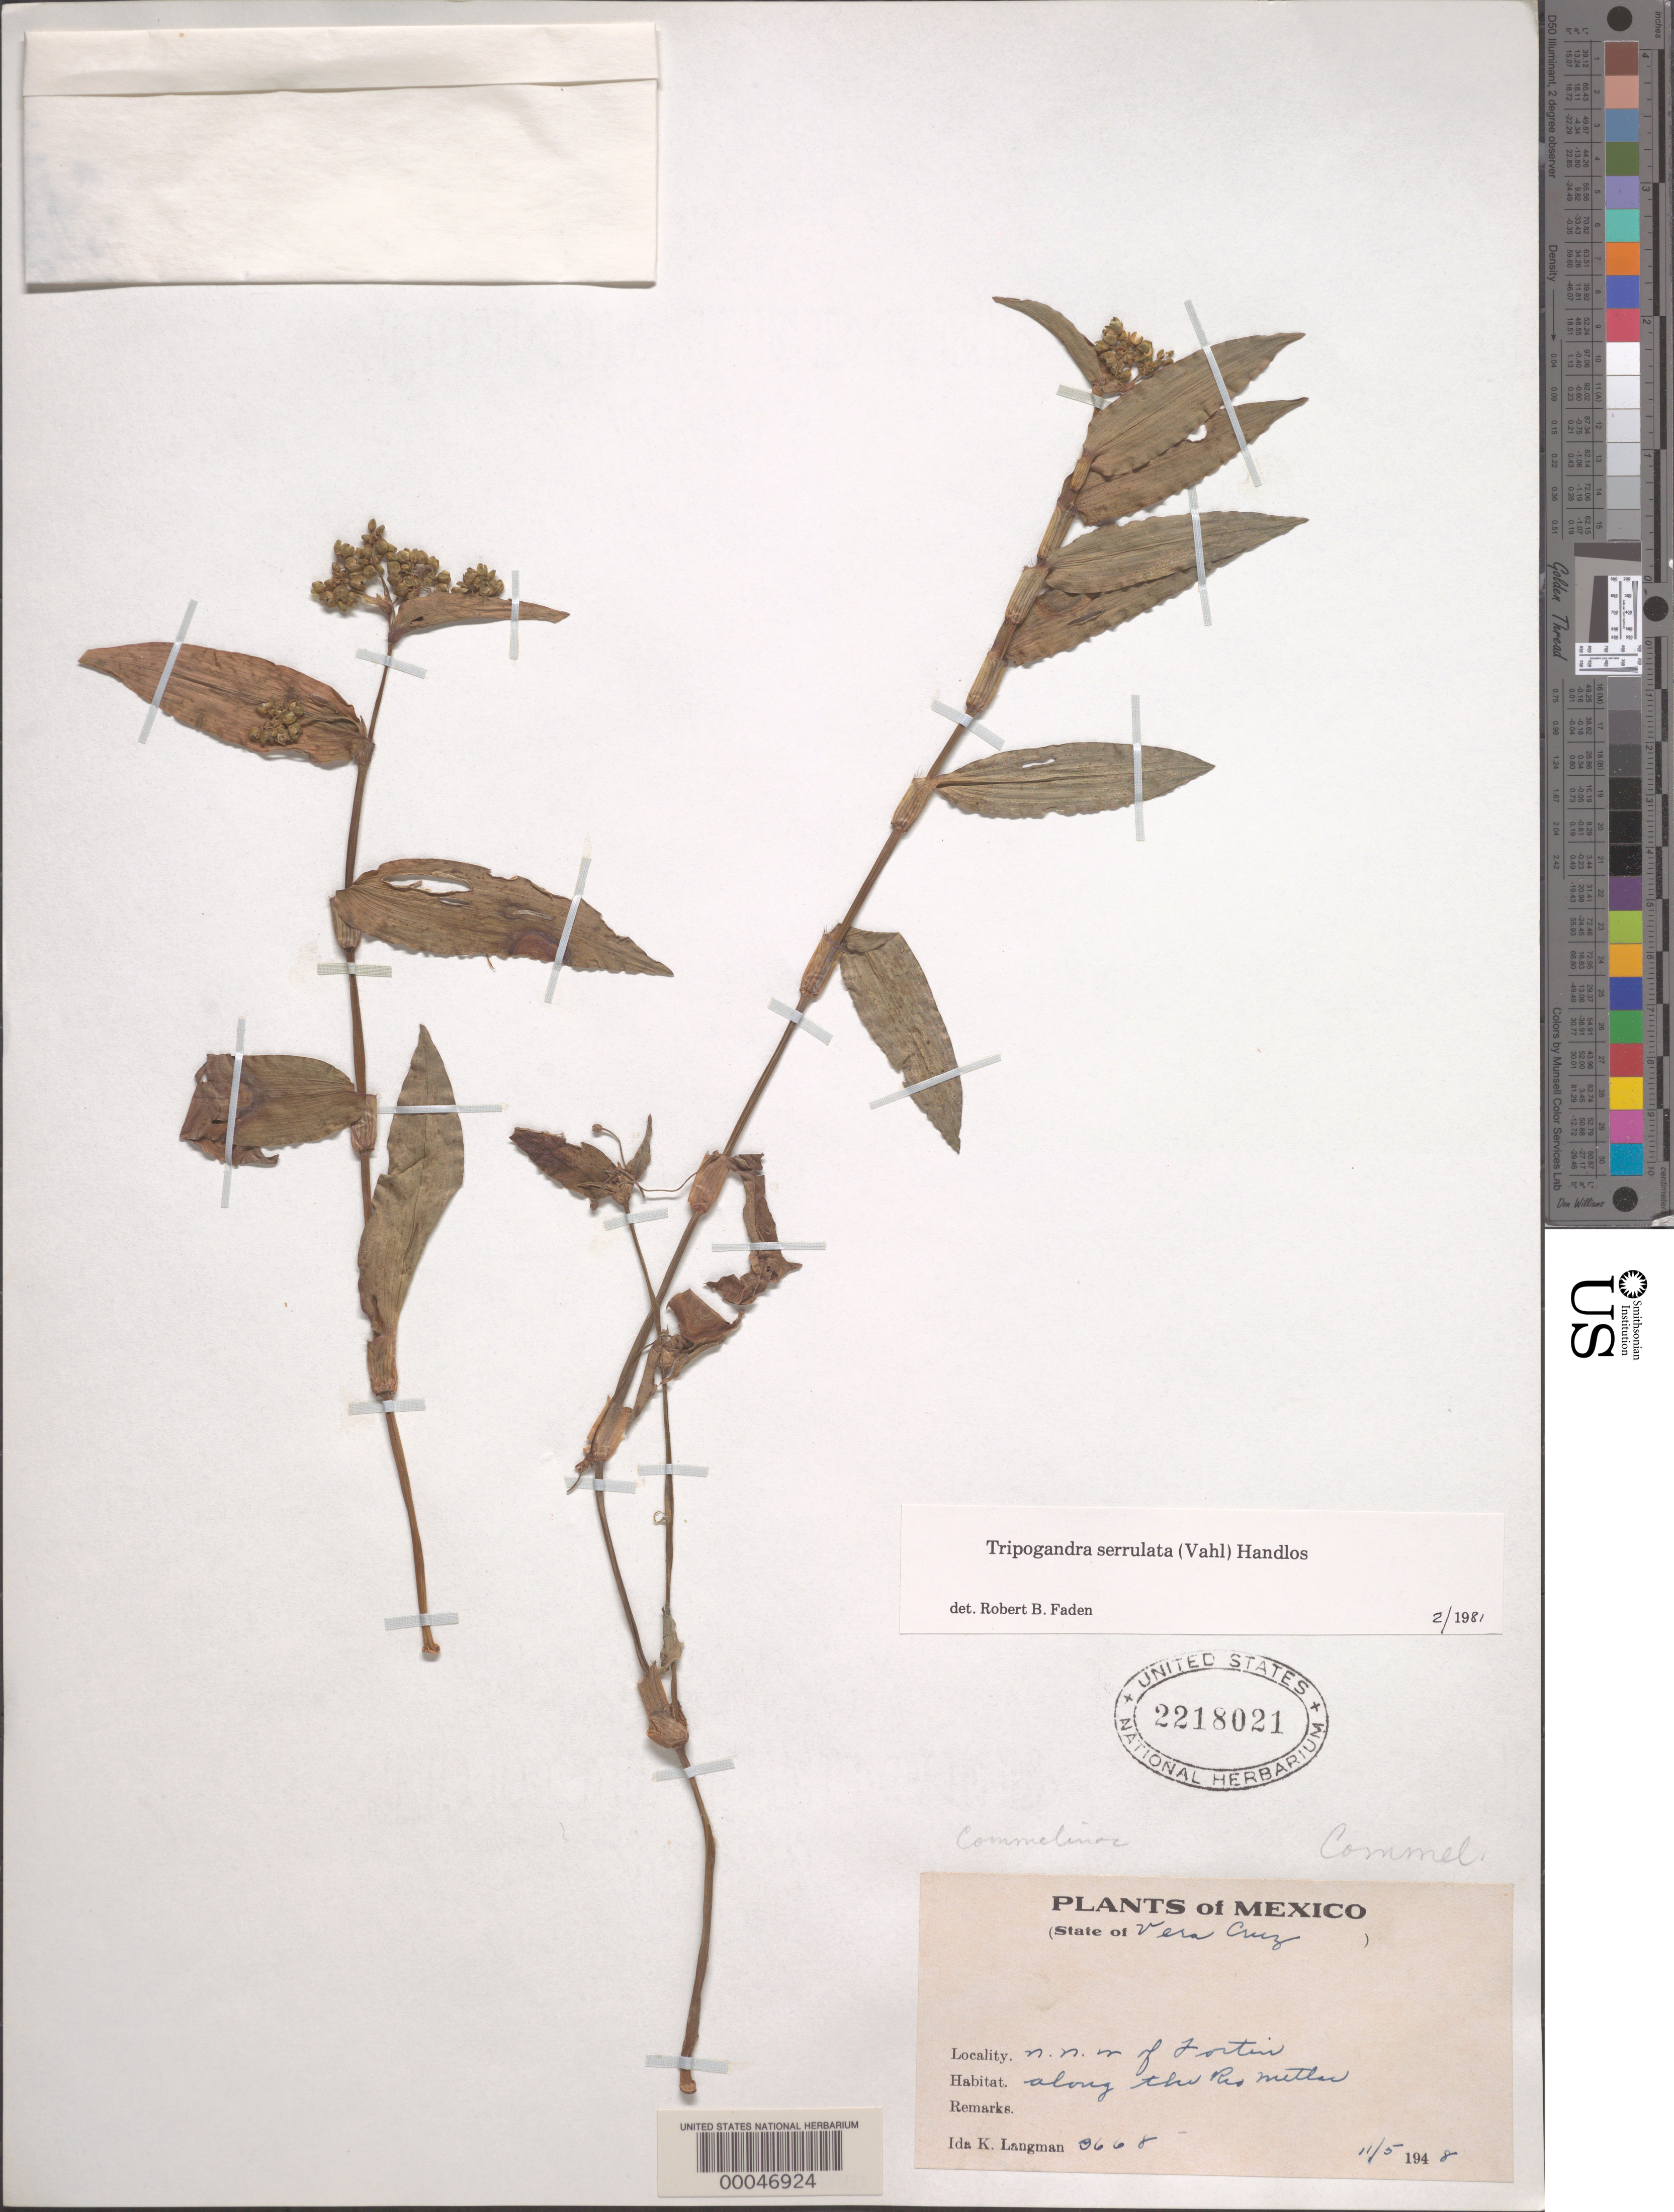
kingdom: Plantae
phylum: Tracheophyta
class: Liliopsida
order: Commelinales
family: Commelinaceae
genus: Tripogandra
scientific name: Tripogandra serrulata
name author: (Vahl) Handlos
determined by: Faden, Robert B., (US), Smithsonian Institution - National Museum of Natural History (UNITED STATES)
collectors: I. Langman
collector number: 3668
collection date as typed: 11 May 1948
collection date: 1948-05-11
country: Mexico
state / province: Veracruz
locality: Nnw of fortin, rio metlac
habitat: Riverbank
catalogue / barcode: US 2218021